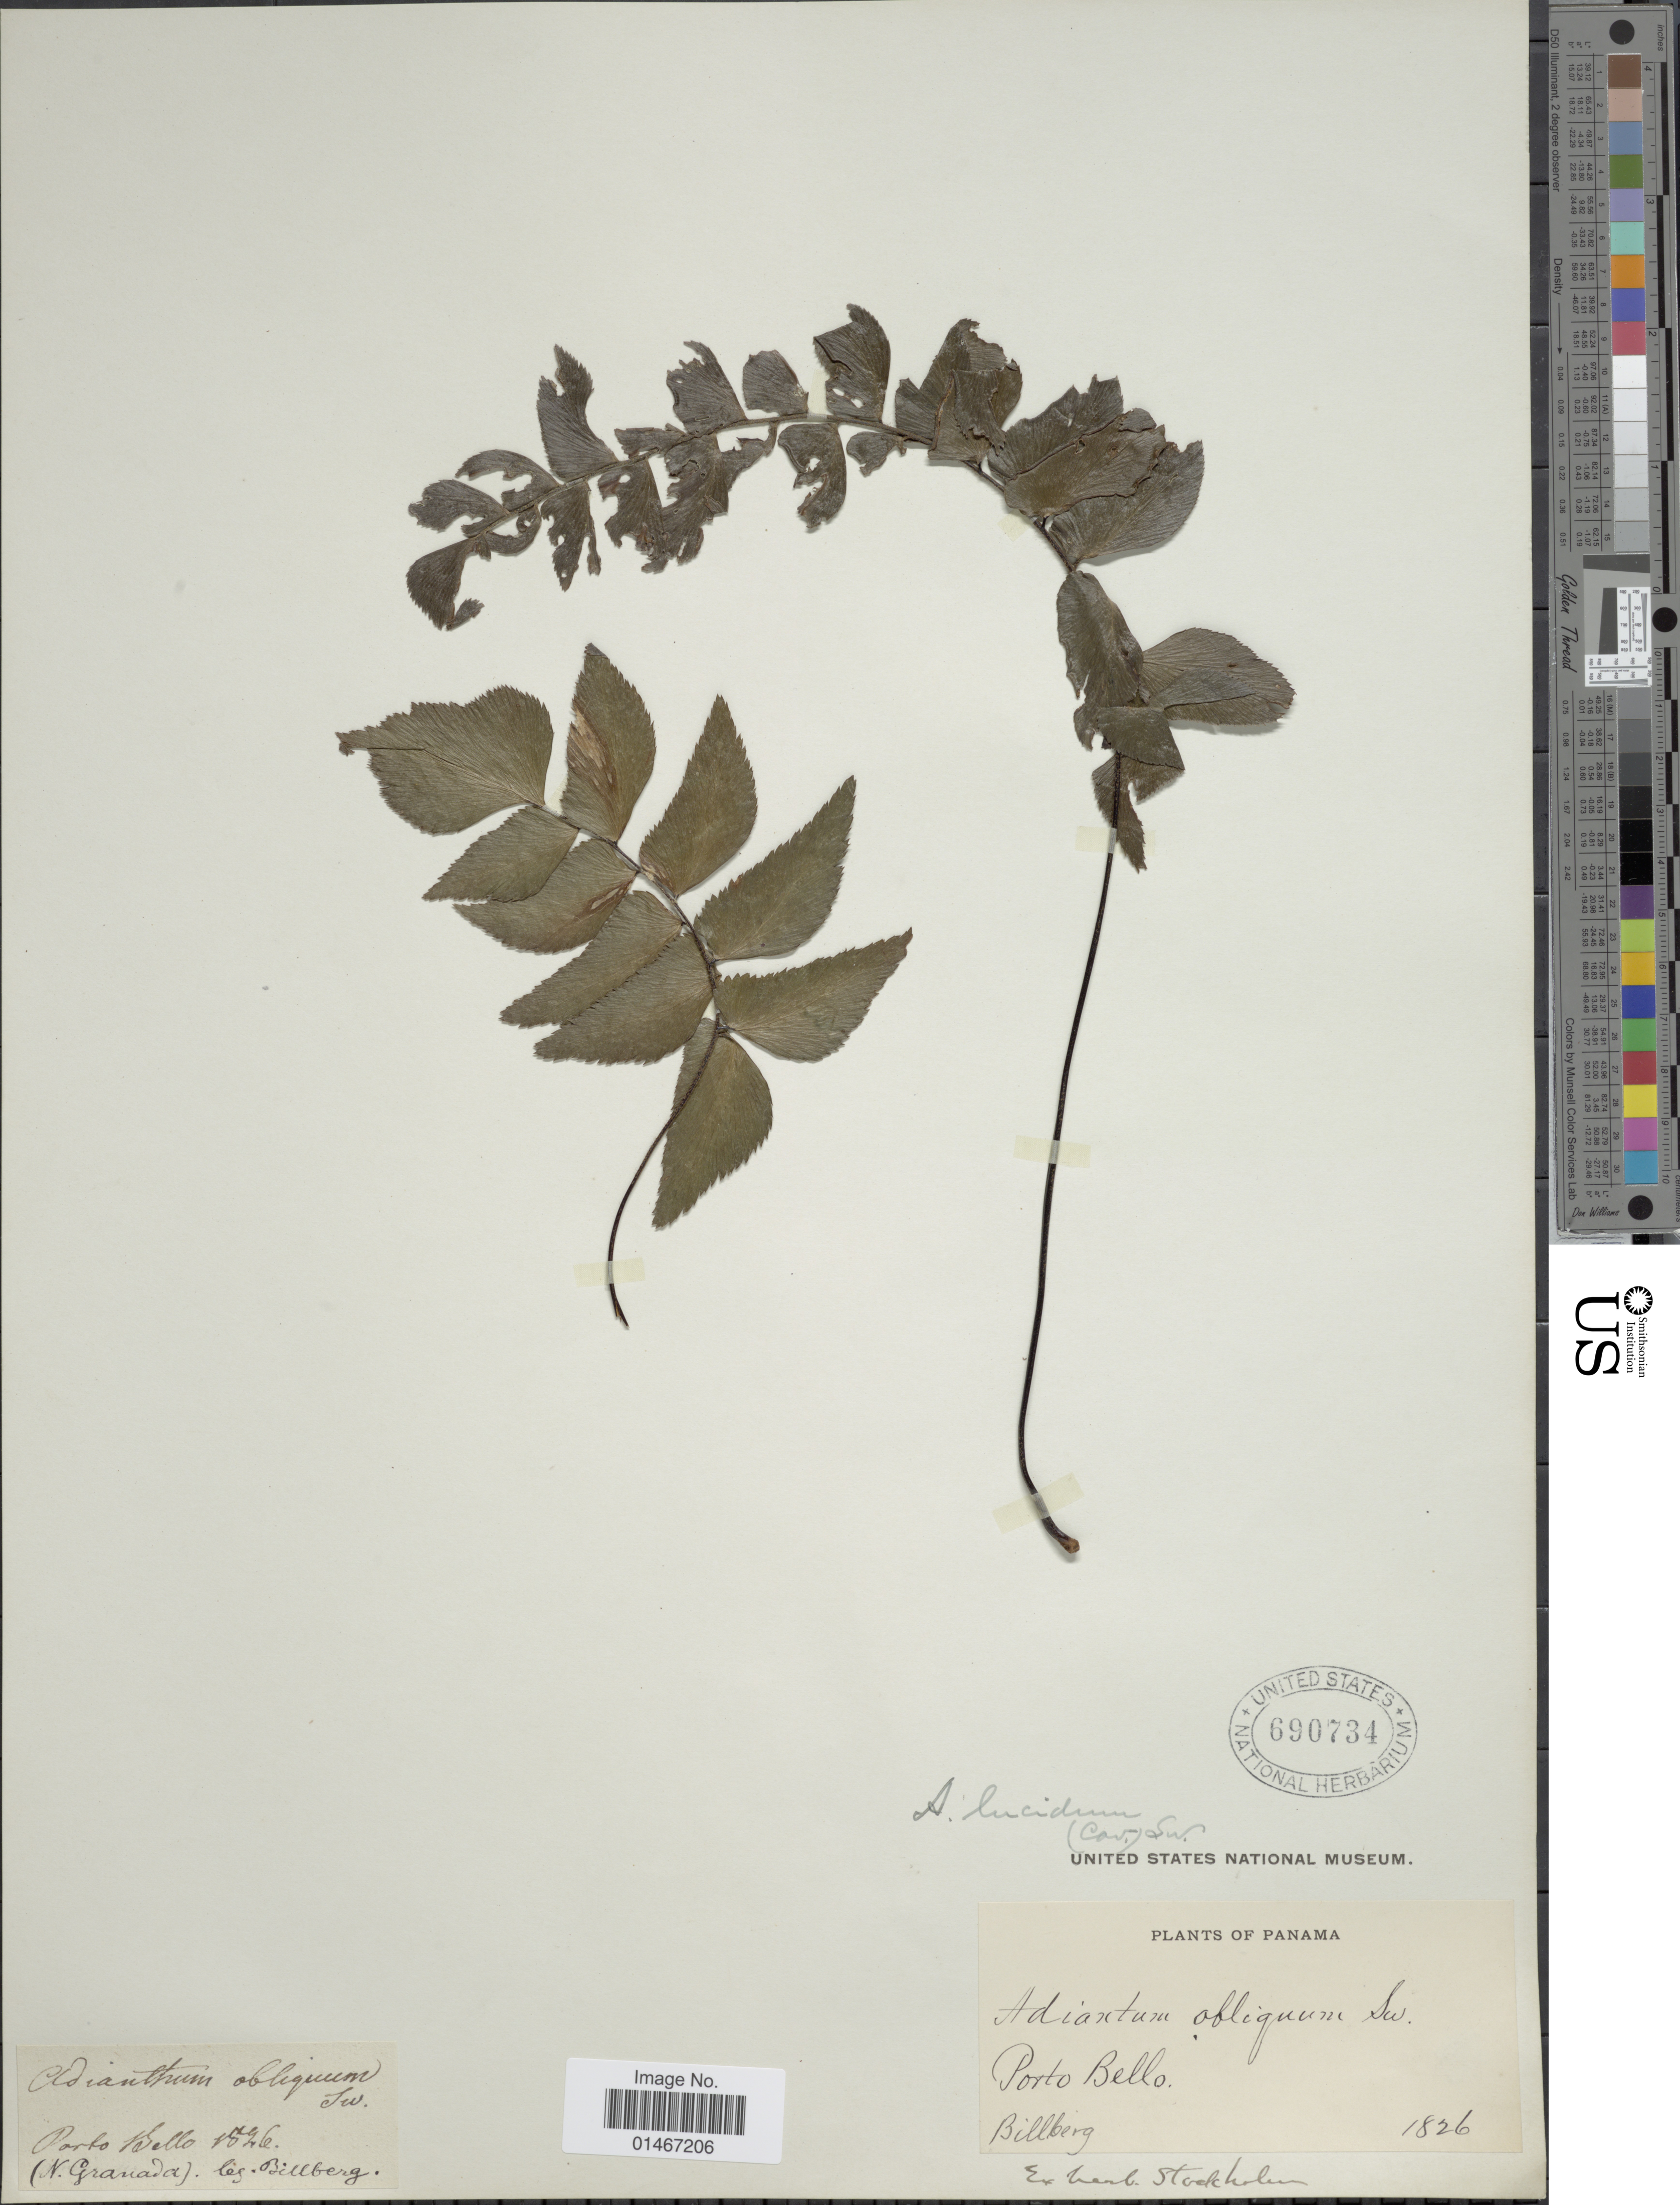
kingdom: Plantae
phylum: Tracheophyta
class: Polypodiopsida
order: Polypodiales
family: Pteridaceae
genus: Adiantum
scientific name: Adiantum lucidum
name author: (Cav.) Sw.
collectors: Billberg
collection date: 1826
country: Panama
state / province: Panamá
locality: Porto Bello, N. Granada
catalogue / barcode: US 690734